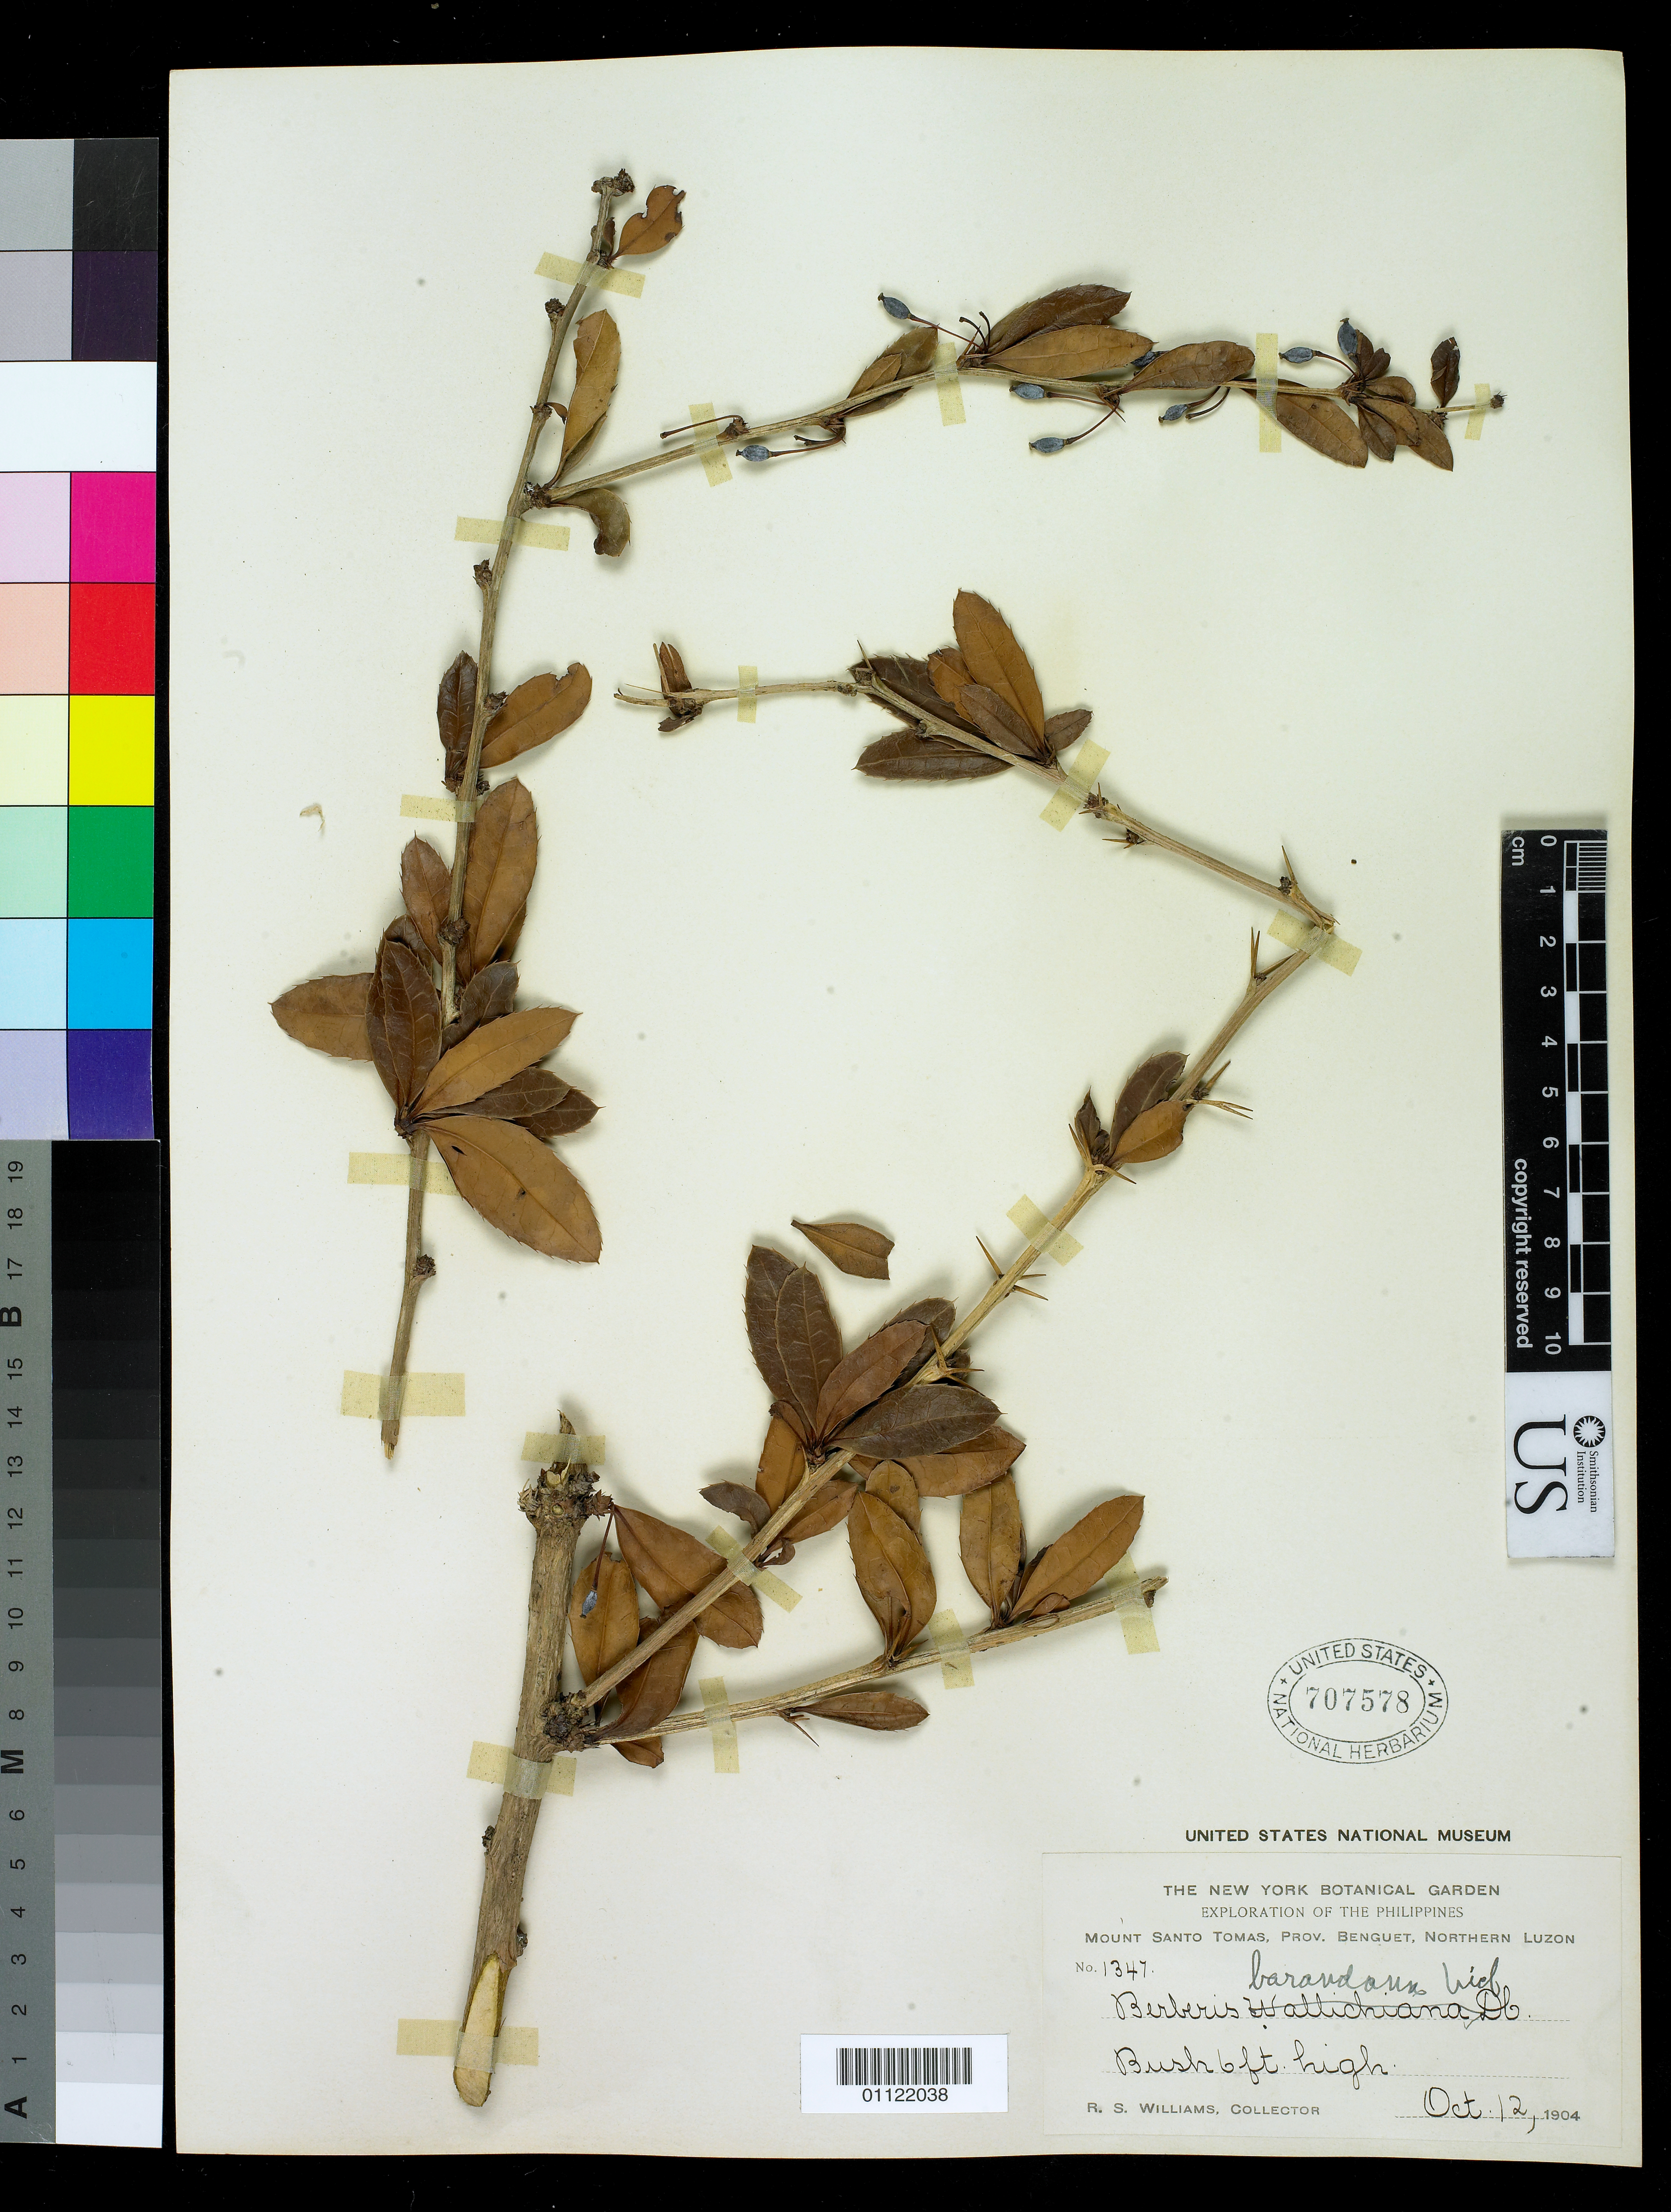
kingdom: Plantae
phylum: Tracheophyta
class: Magnoliopsida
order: Ranunculales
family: Berberidaceae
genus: Berberis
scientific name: Berberis barandana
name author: S. Vidal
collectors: R. S. Williams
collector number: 1347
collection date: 1904-10-12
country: Philippines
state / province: Cordillera (Administrative Region)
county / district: Mountain province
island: Luzon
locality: Mt. Saint Tomas, Northern Luzon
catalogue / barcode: US 707578